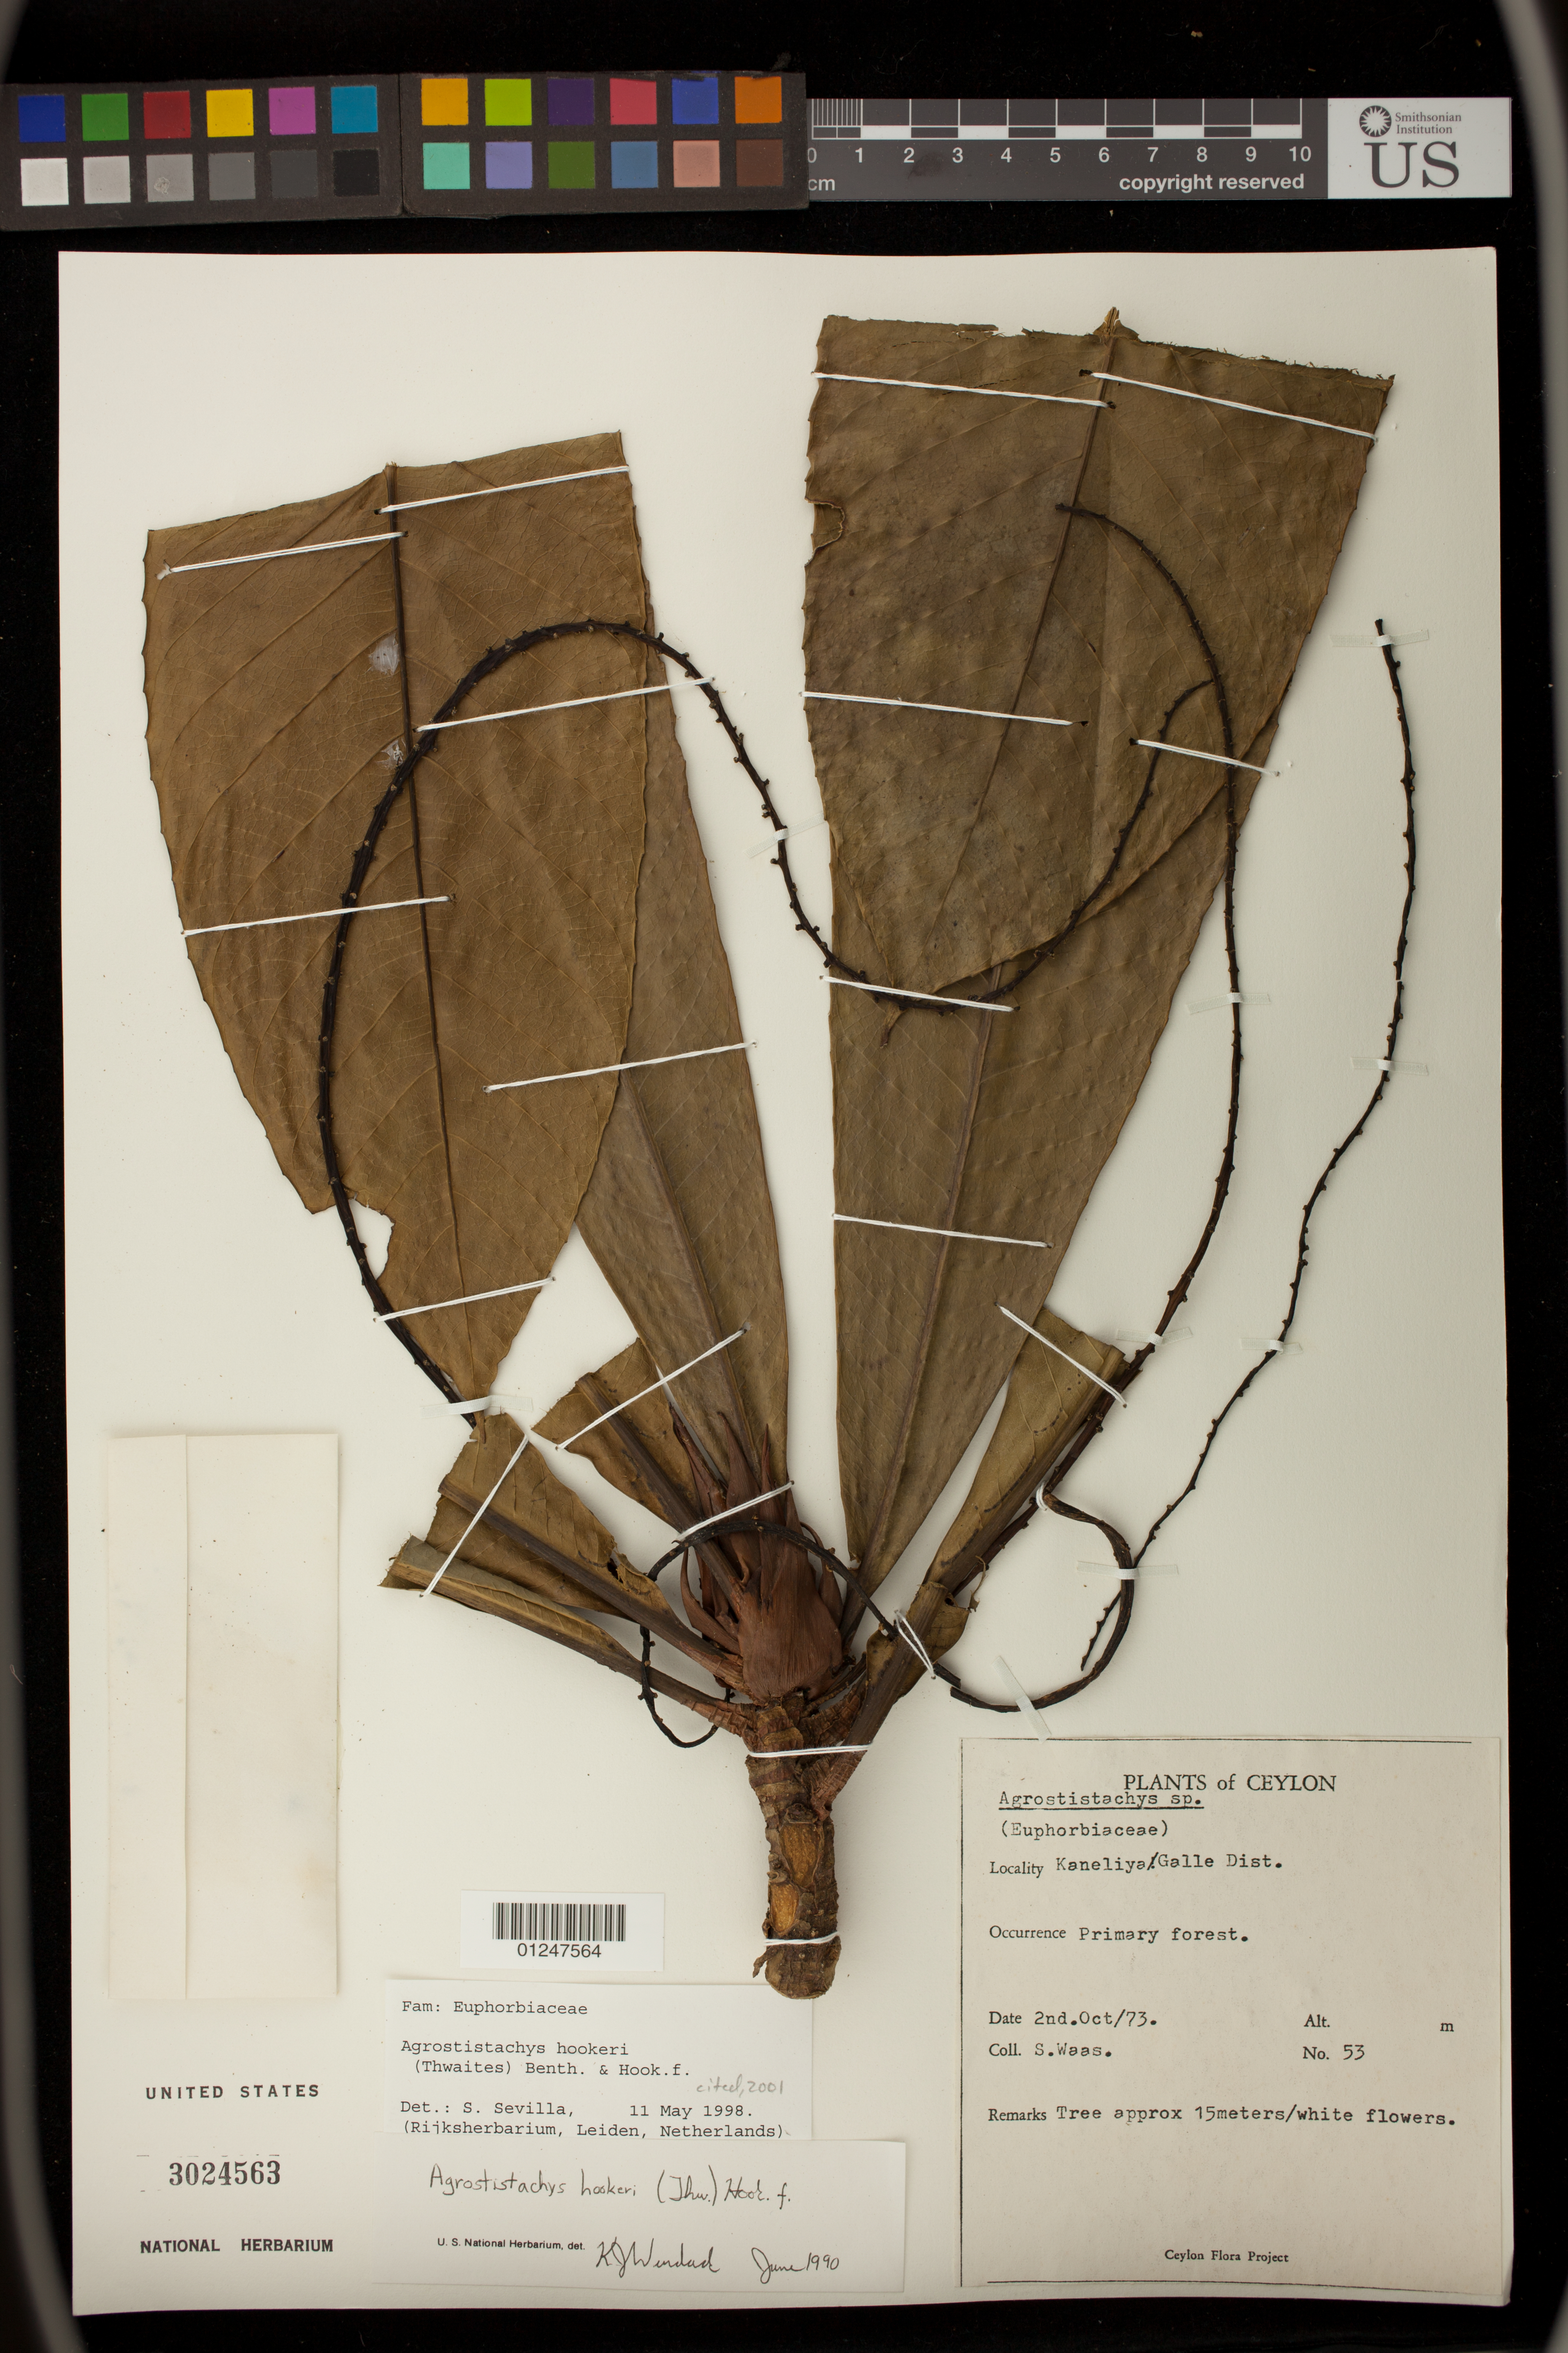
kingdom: Plantae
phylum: Tracheophyta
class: Magnoliopsida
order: Malpighiales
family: Euphorbiaceae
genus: Agrostistachys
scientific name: Agrostistachys hookeri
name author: (Thwaites) Benth. & Hook. f.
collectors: S. Waas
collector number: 53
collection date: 1973-10-02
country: Sri Lanka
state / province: Southern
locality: Kaneliya Galle Dist.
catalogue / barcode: US 3024563